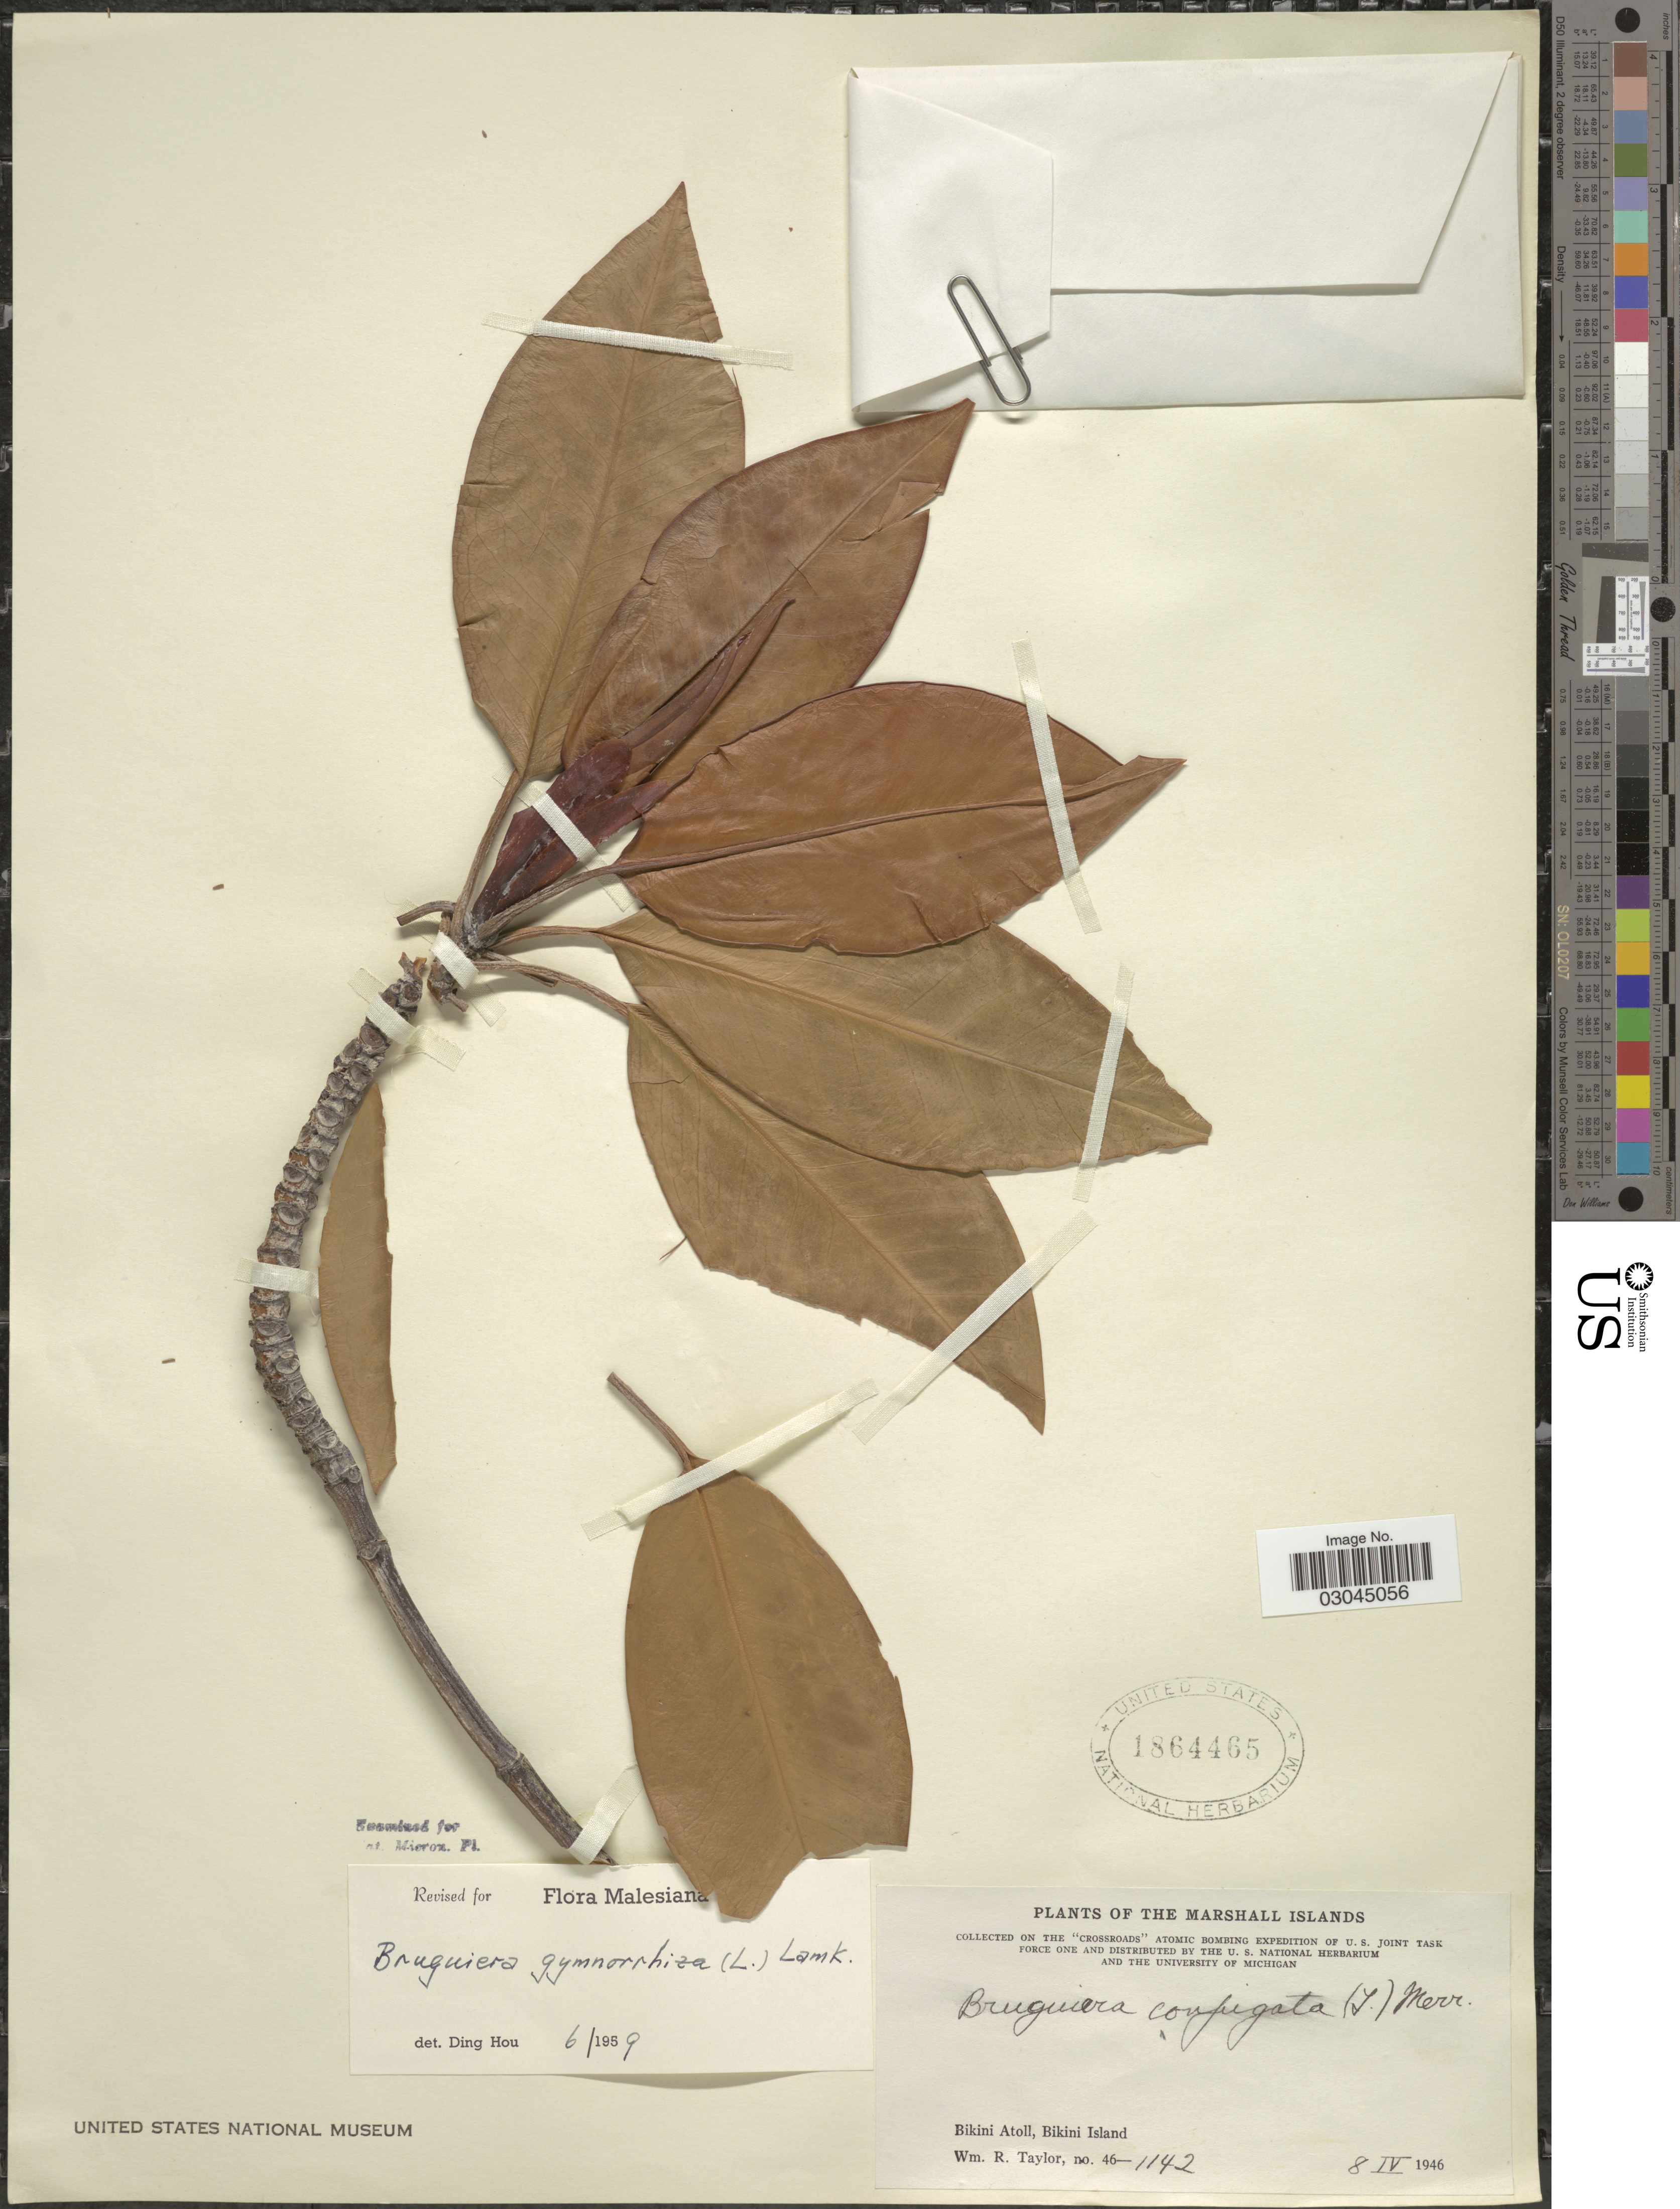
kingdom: Plantae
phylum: Tracheophyta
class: Magnoliopsida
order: Malpighiales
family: Rhizophoraceae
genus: Bruguiera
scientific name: Bruguiera gymnorhiza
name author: (L.) Savigny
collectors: W. Taylor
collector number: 46-1142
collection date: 1946-04-08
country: Marshall Islands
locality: The Marshall Islands, Bikini Atoll, Bikini Island.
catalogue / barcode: US 1864465